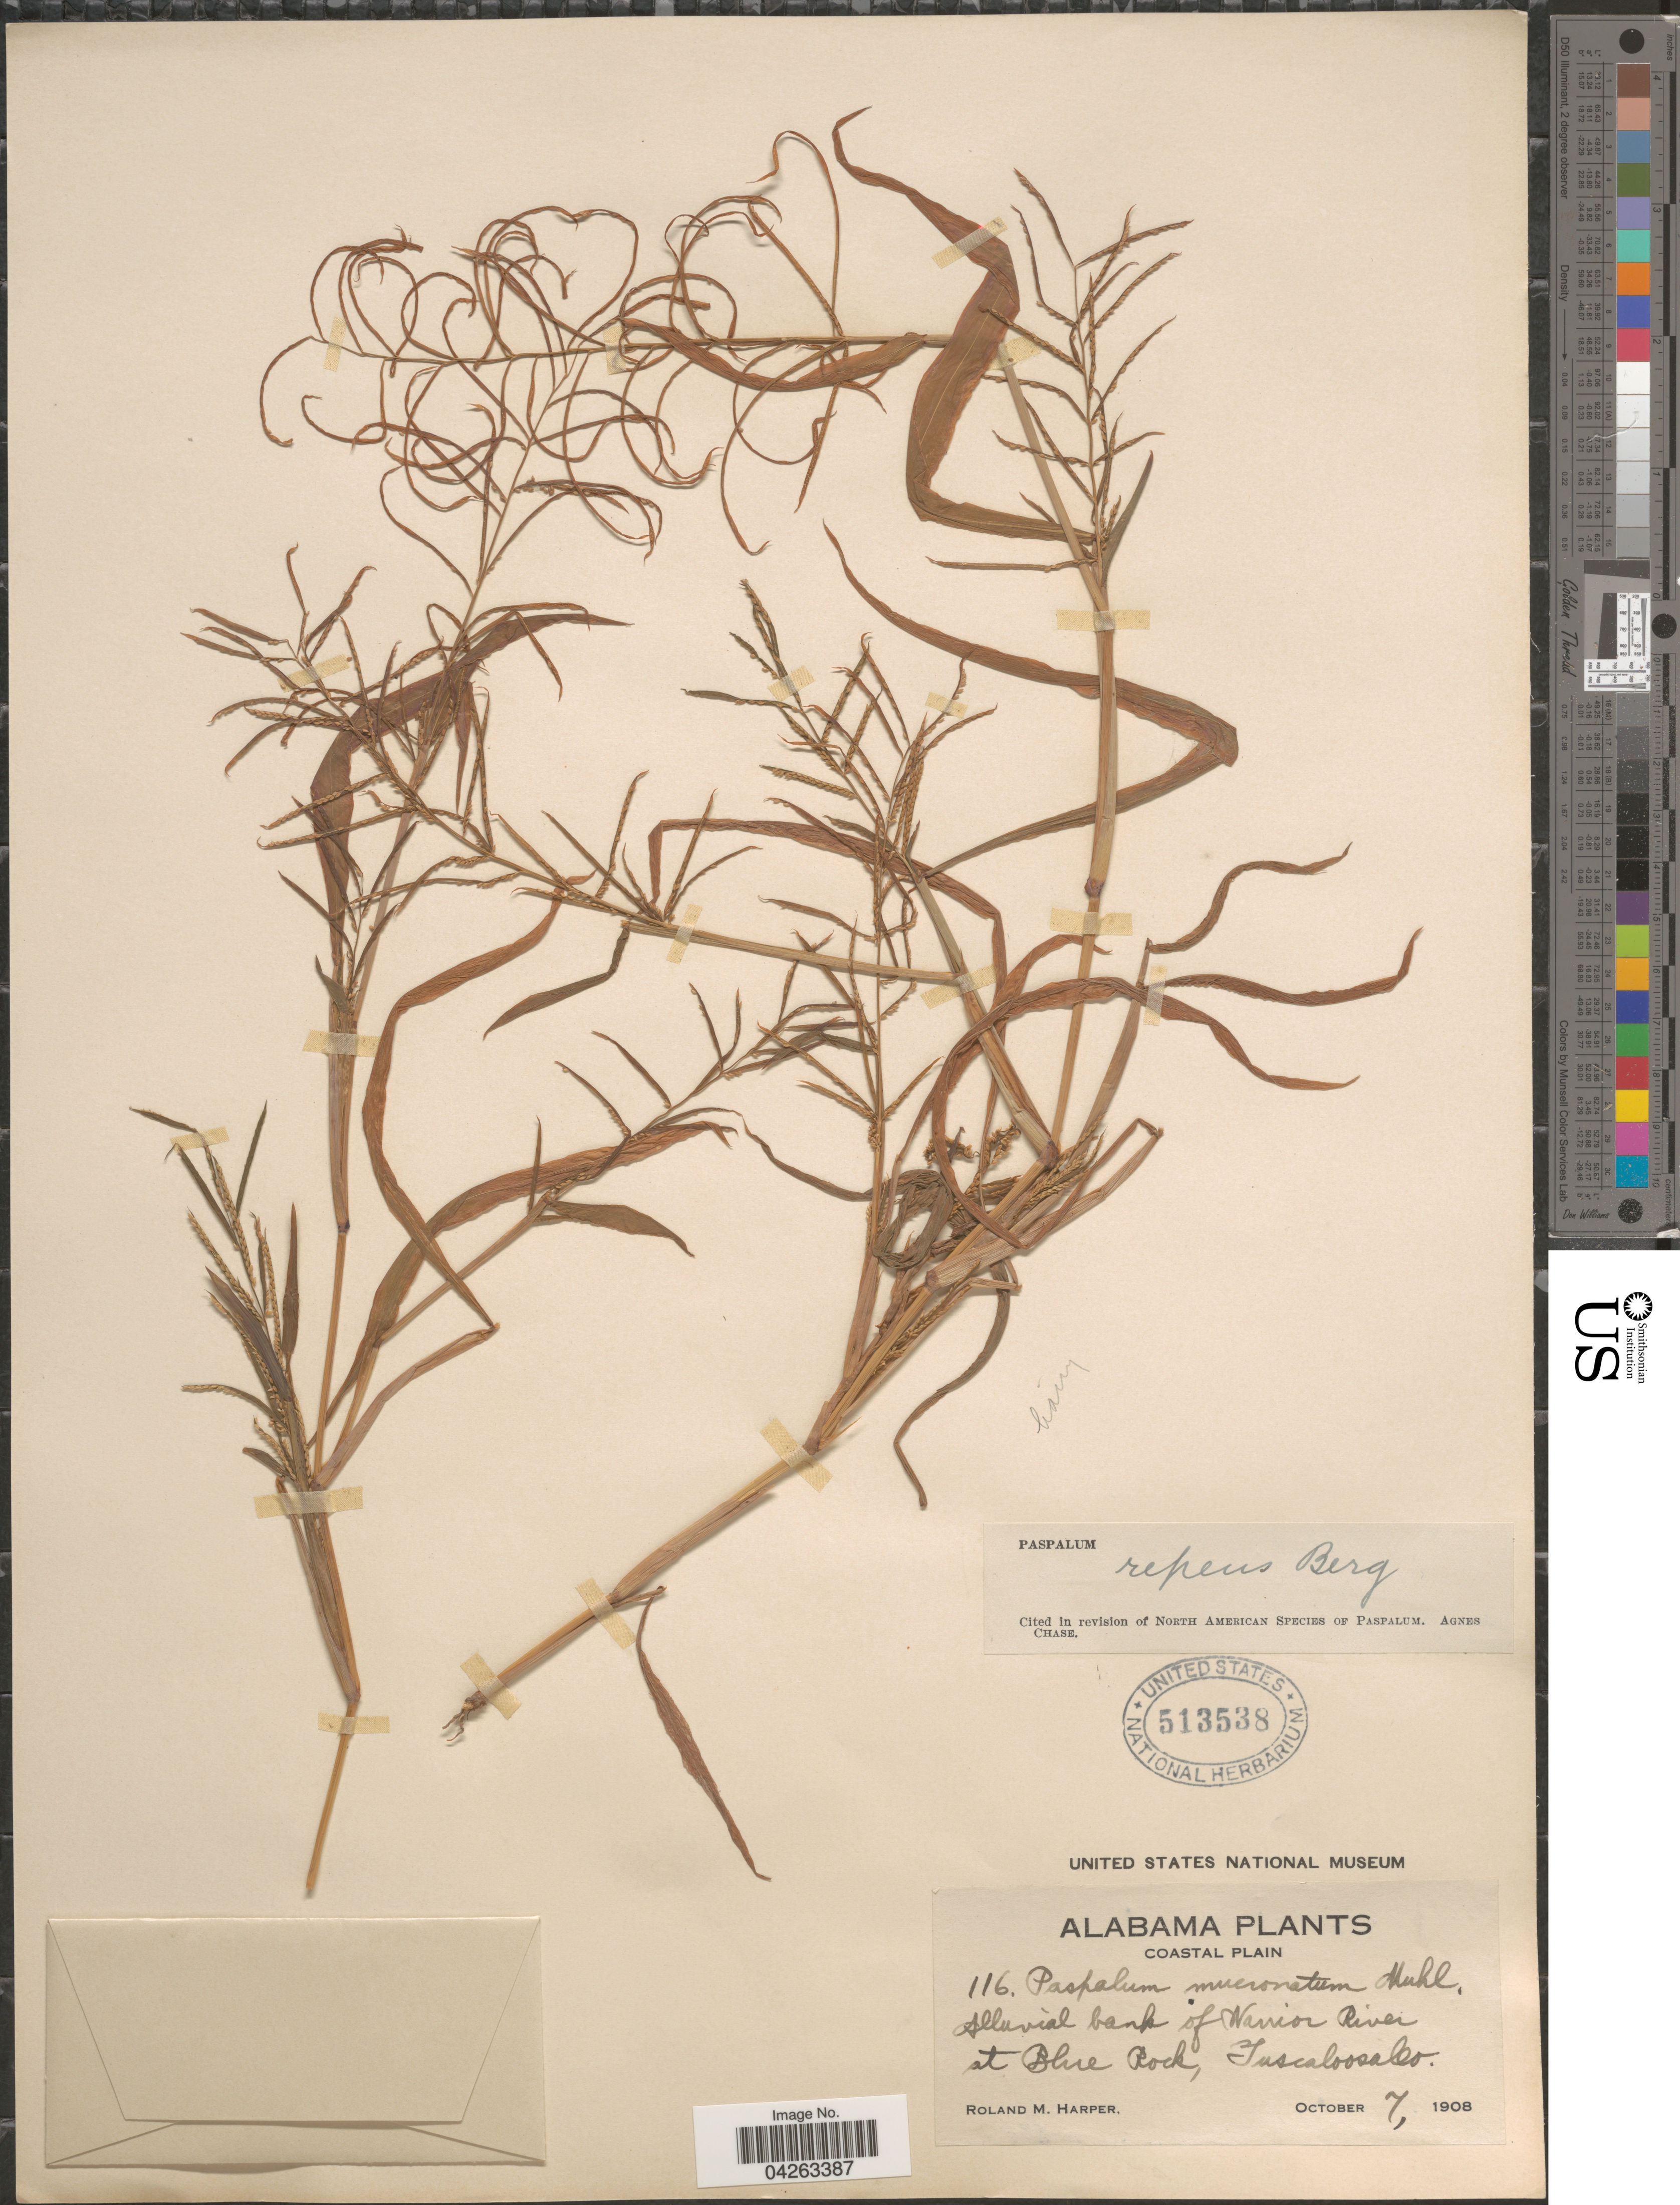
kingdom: Plantae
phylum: Tracheophyta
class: Liliopsida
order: Poales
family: Poaceae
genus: Paspalum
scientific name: Paspalum repens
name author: P.J. Bergius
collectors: R. M. Harper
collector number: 116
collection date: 1908-10-07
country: United States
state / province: Alabama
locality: Coastal Plain. Alluvial bank of Warrior River at Blue Rock, Tuscaloosa Co.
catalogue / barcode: US 513538